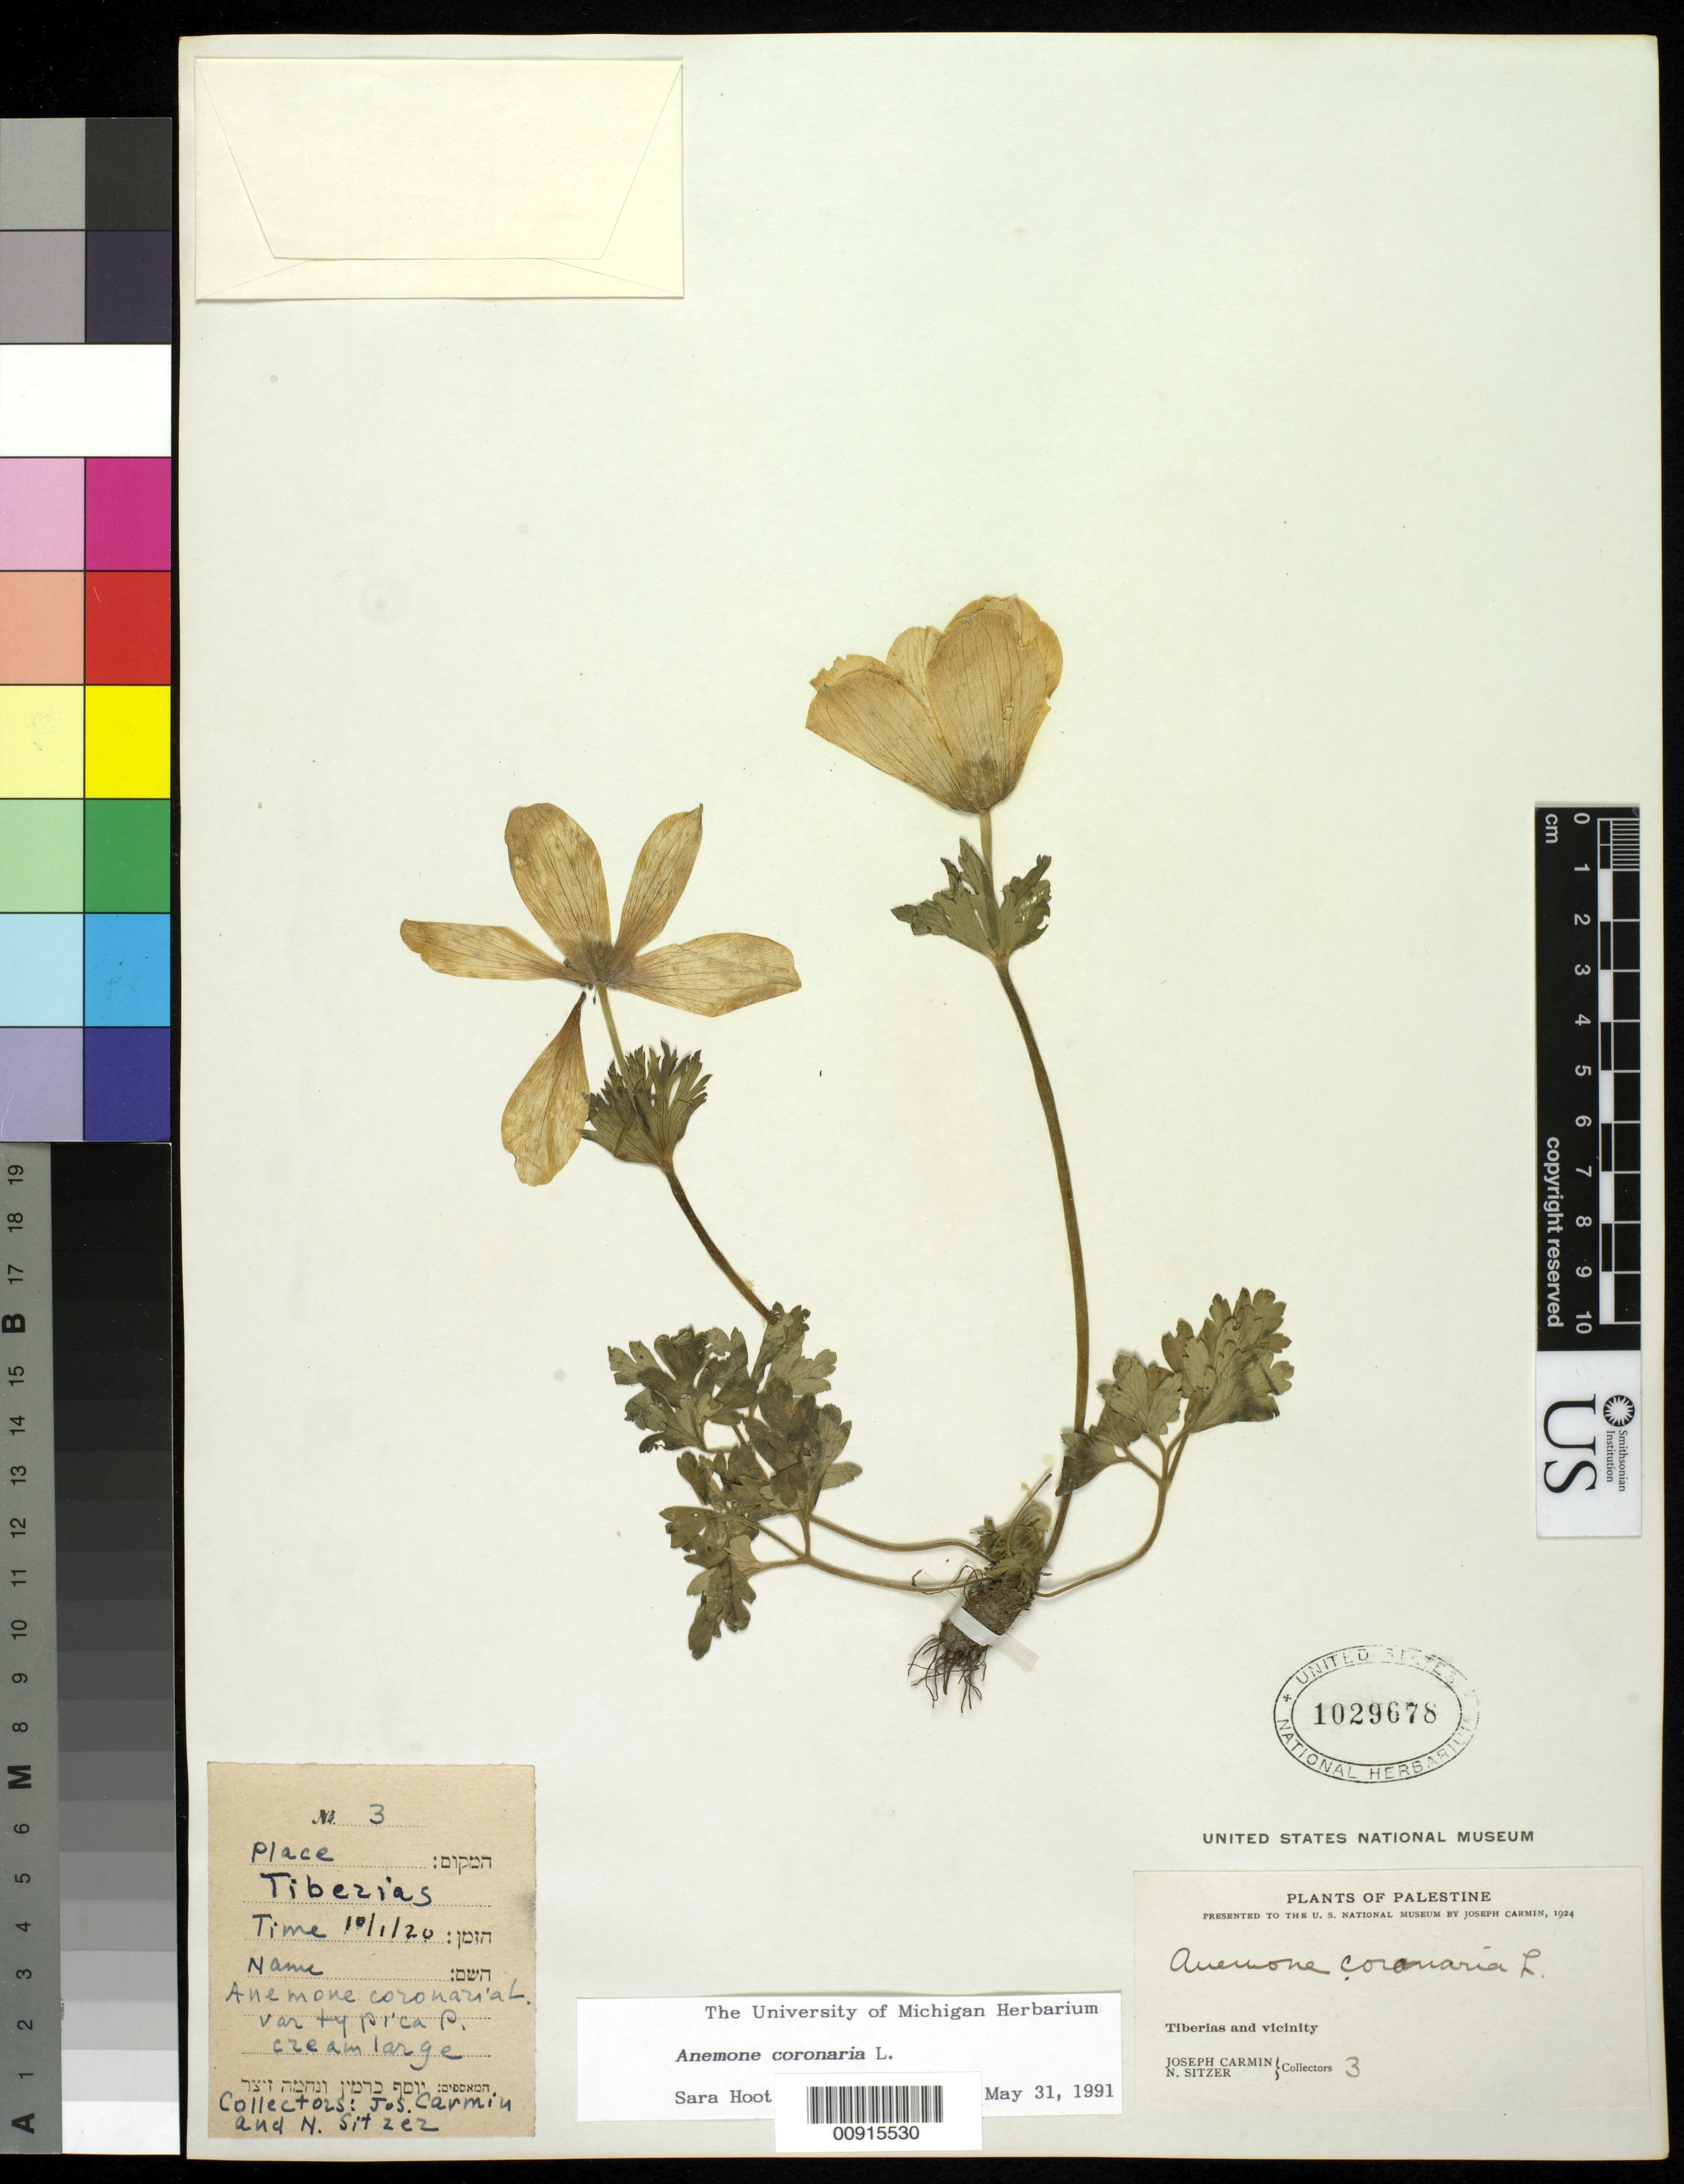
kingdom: Plantae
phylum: Tracheophyta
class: Magnoliopsida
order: Ranunculales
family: Ranunculaceae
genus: Anemone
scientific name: Anemone coronaria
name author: L.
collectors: J. Carmin & N. Sitzer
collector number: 3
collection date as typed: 10.1.20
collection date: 1920-01-10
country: Israel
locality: Tiberias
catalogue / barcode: US 1029678